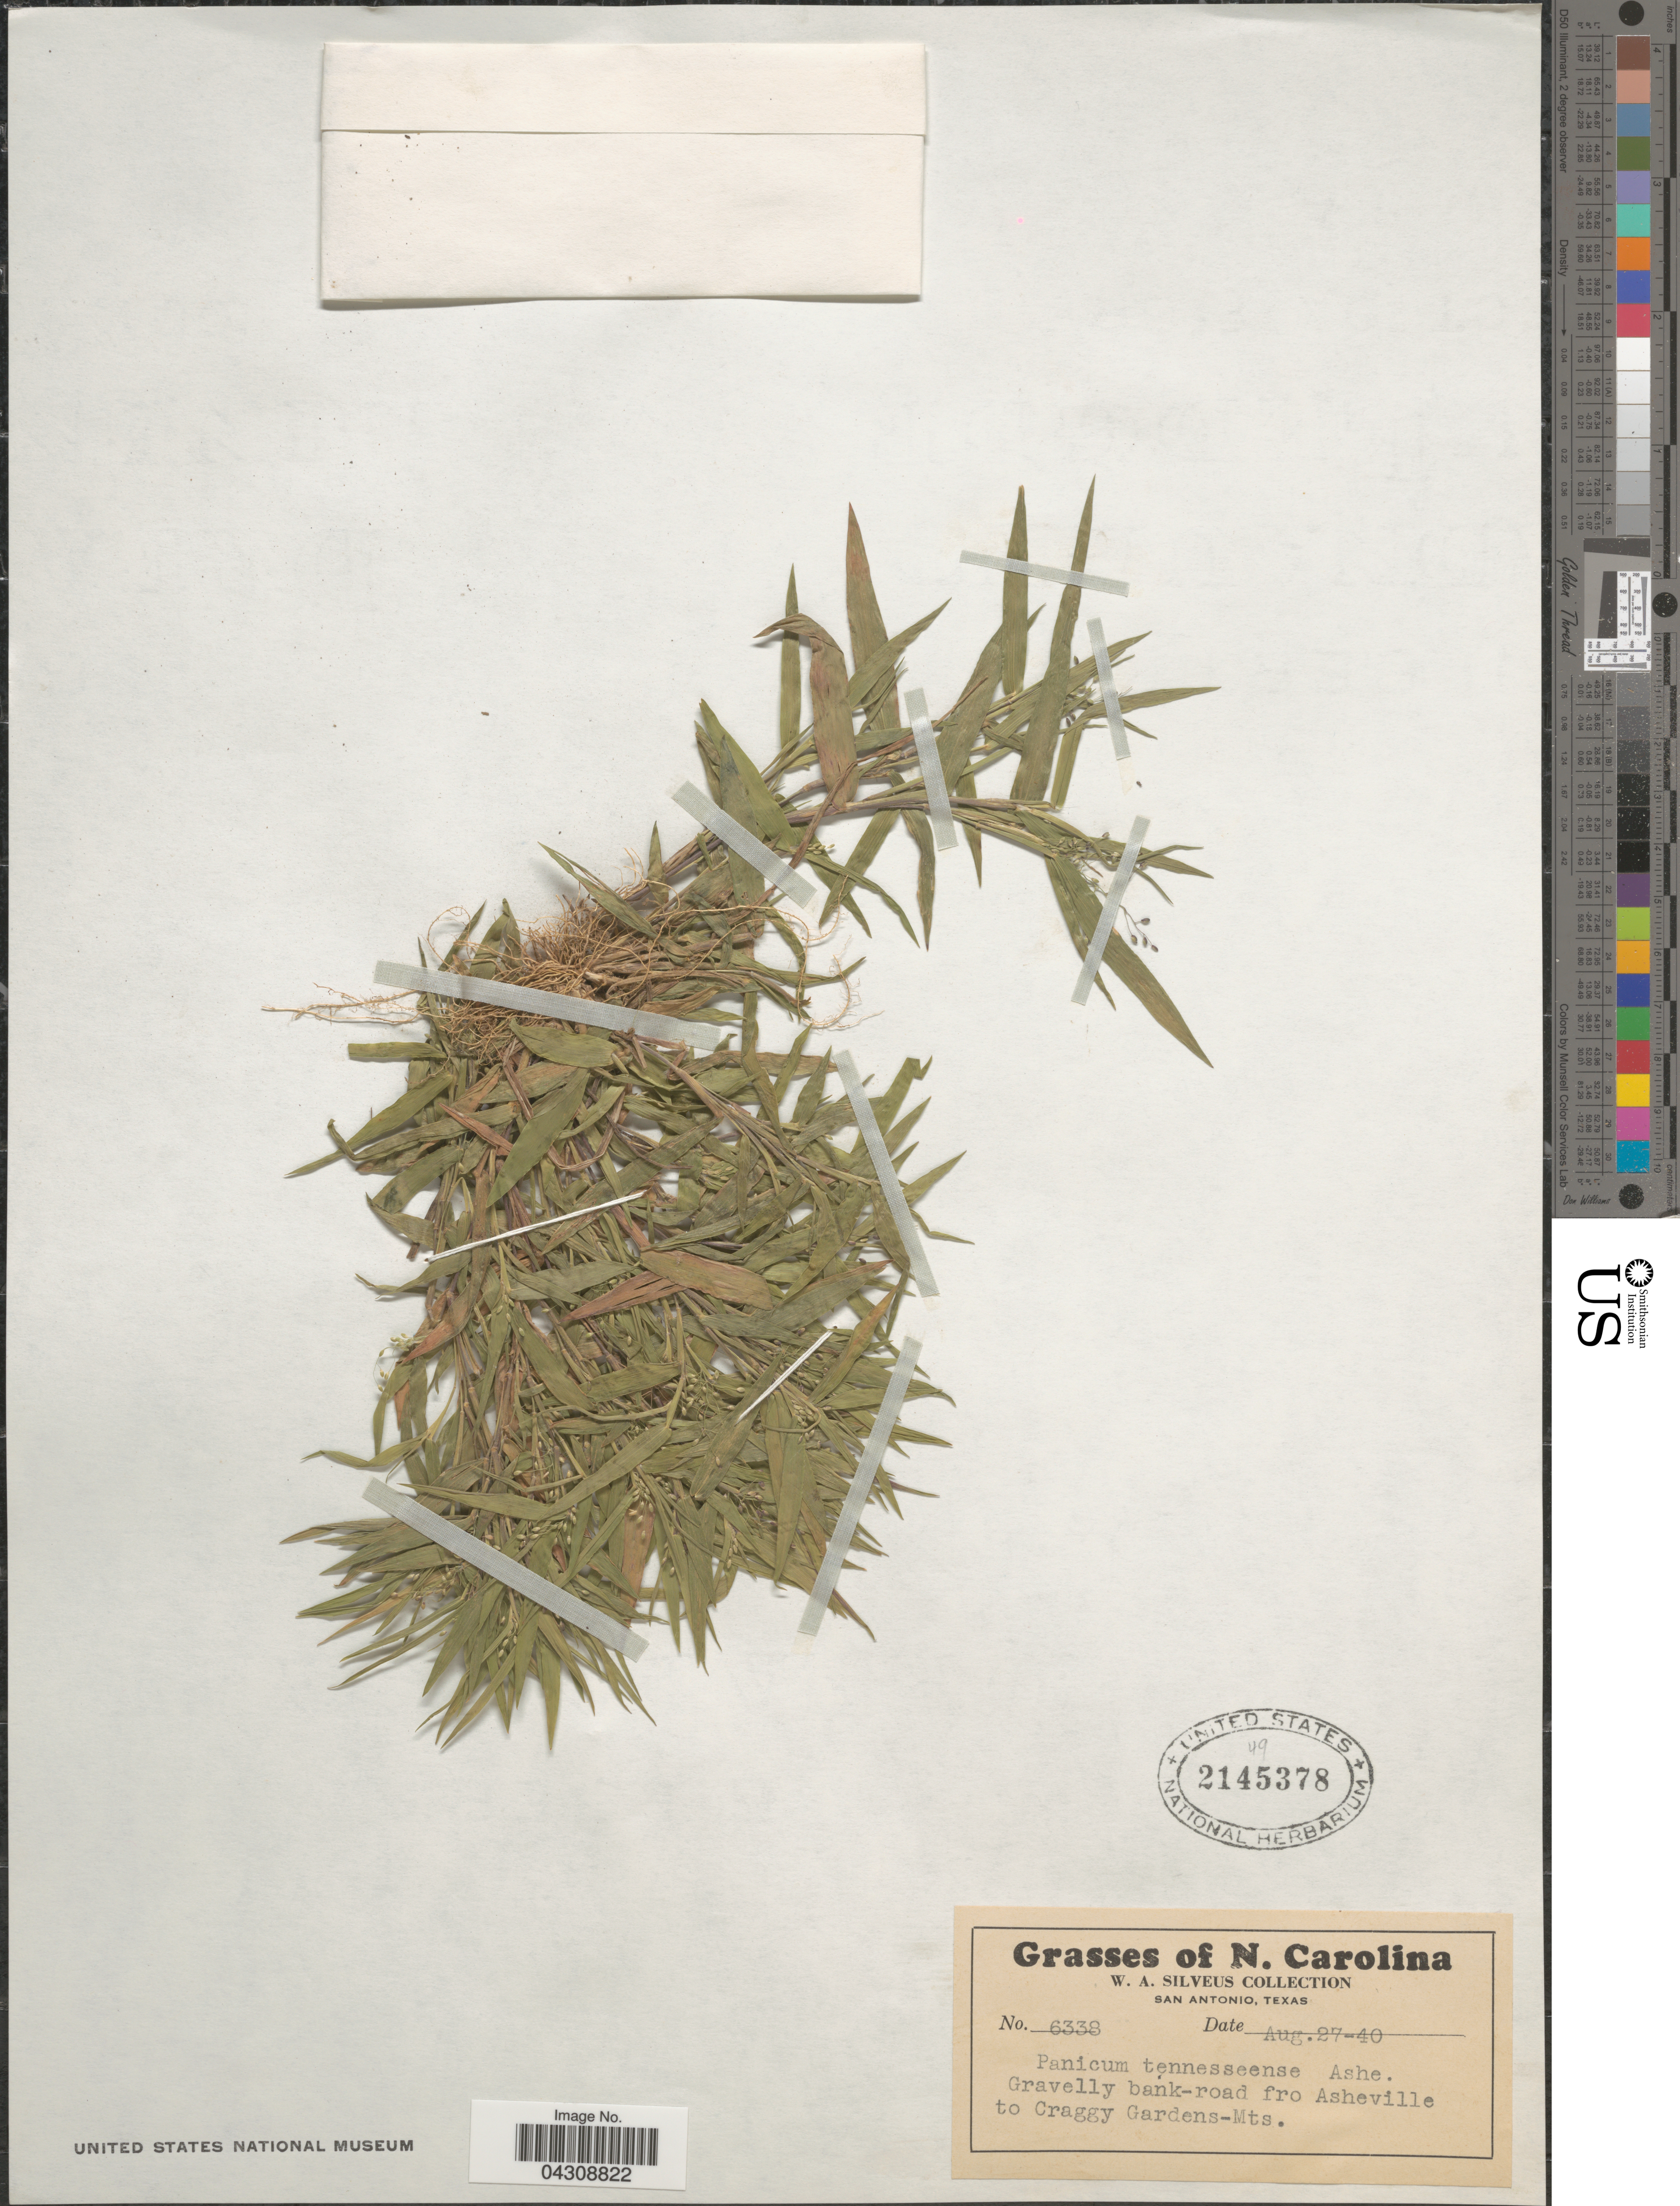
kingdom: Plantae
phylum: Tracheophyta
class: Liliopsida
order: Poales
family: Poaceae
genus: Dichanthelium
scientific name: Dichanthelium acuminatum var. acuminatum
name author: (Sw.) Gould & C.A. Clark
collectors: W. Silveus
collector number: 6338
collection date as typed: Transcribed d/m/y: 27/8/40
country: United States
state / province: North Carolina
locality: Gravelly bank-road from Asheville to Craggy Gardens-Mts.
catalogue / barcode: US 2145378